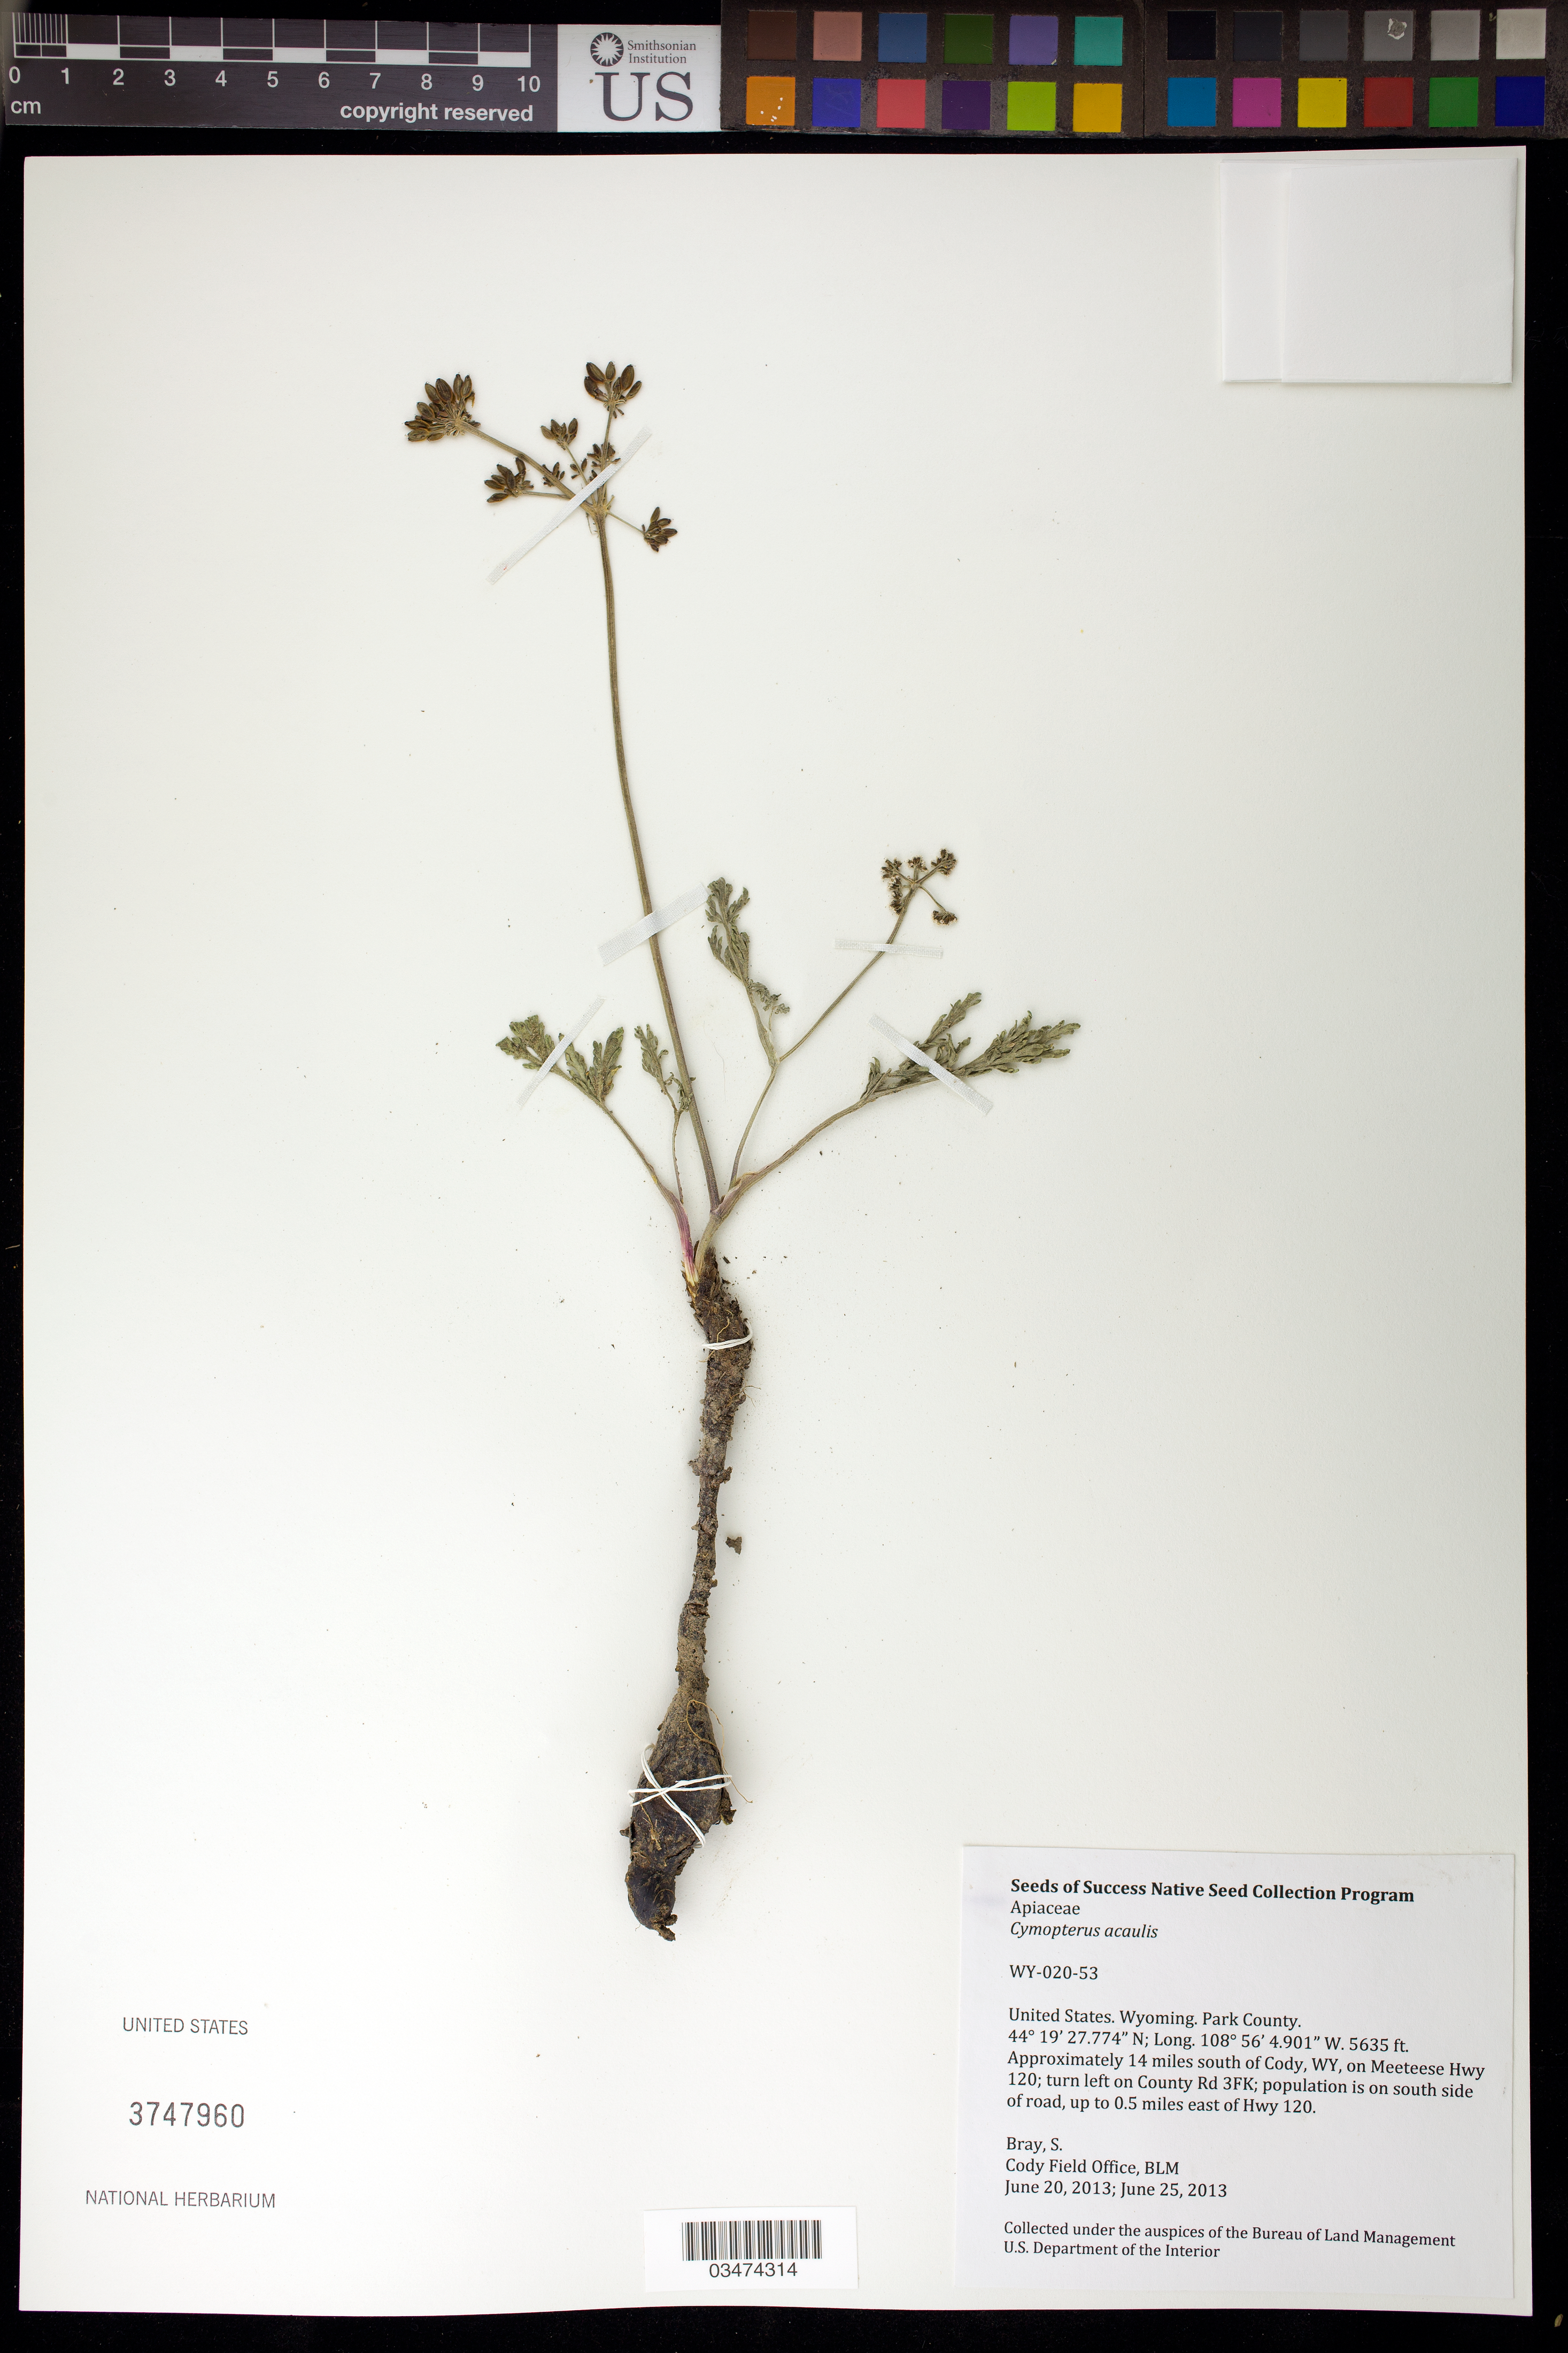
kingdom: Plantae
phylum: Tracheophyta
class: Magnoliopsida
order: Apiales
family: Apiaceae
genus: Cymopterus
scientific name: Cymopterus acaulis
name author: (Pursh) Raf.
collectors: S. Bray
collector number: WY020-53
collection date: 2013-06-20/2013-06-25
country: United States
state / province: Wyoming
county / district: Park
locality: Approx. 14 miles S of Cody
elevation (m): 1718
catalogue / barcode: US 3747960